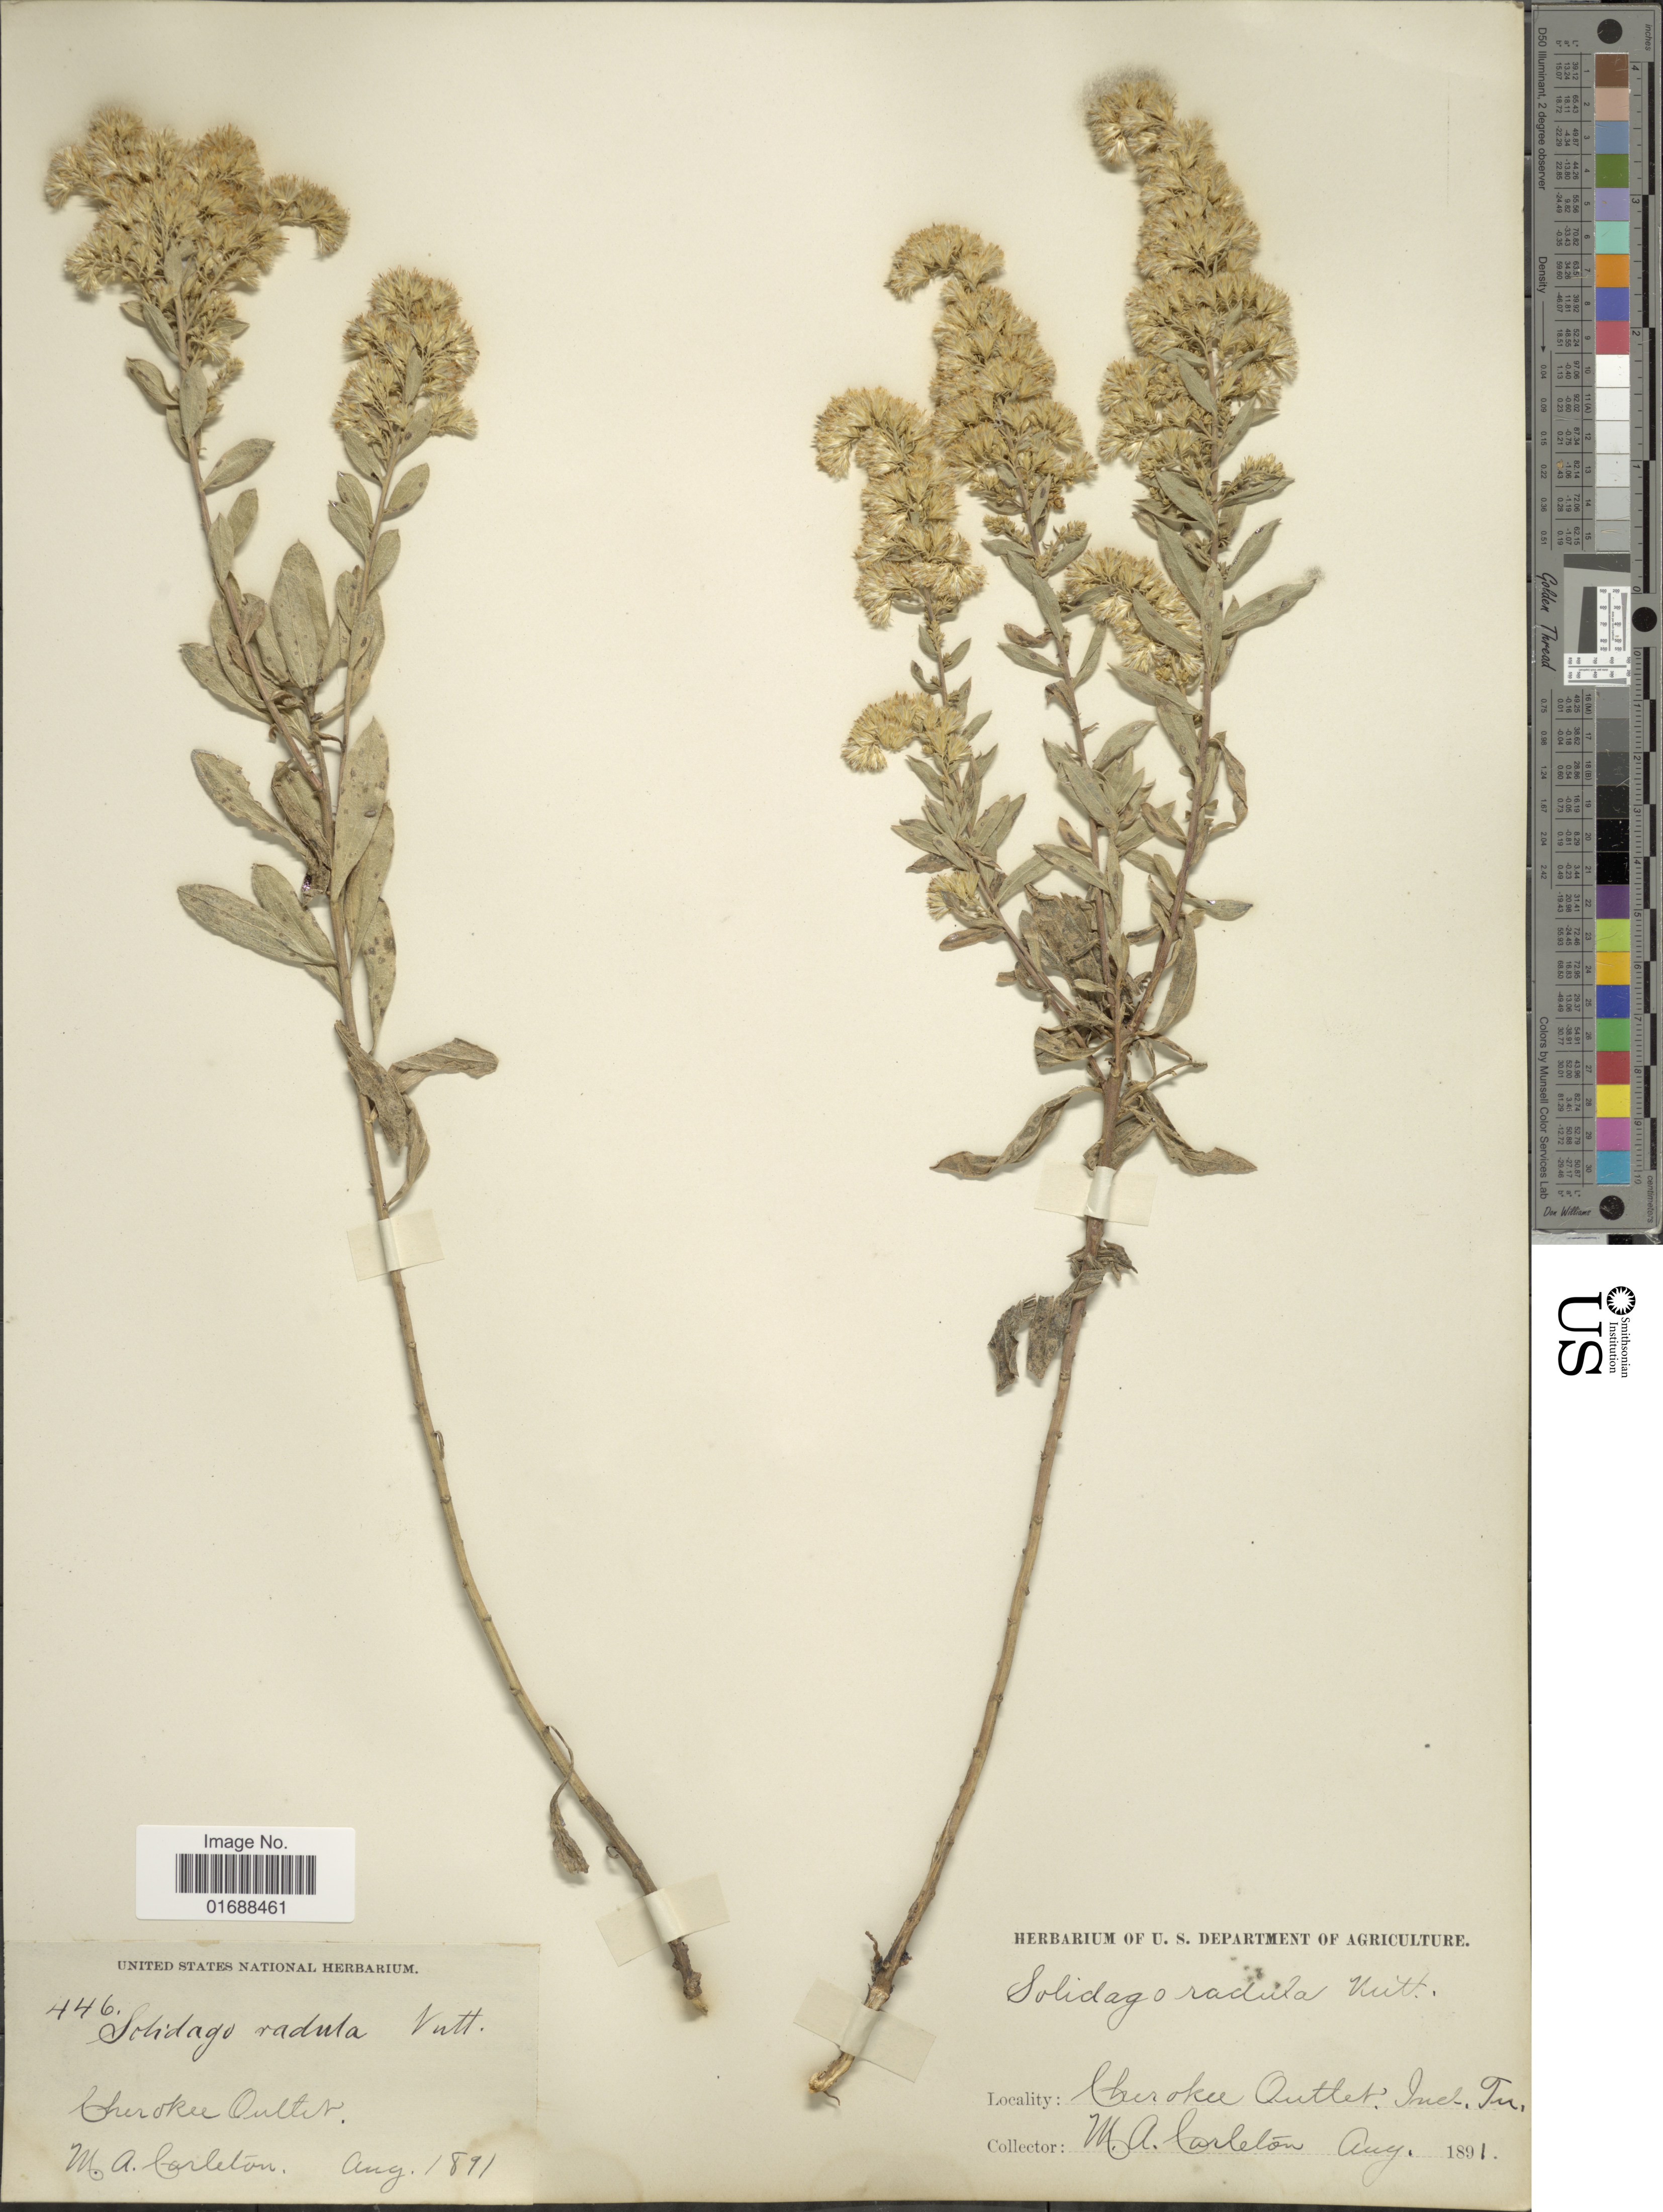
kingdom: Plantae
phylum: Tracheophyta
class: Magnoliopsida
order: Asterales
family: Asteraceae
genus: Solidago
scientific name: Solidago mollis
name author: Bartl.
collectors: M. A. Carleton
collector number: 446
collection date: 1891-08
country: United States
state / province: Indiana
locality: Cherokee Outlet